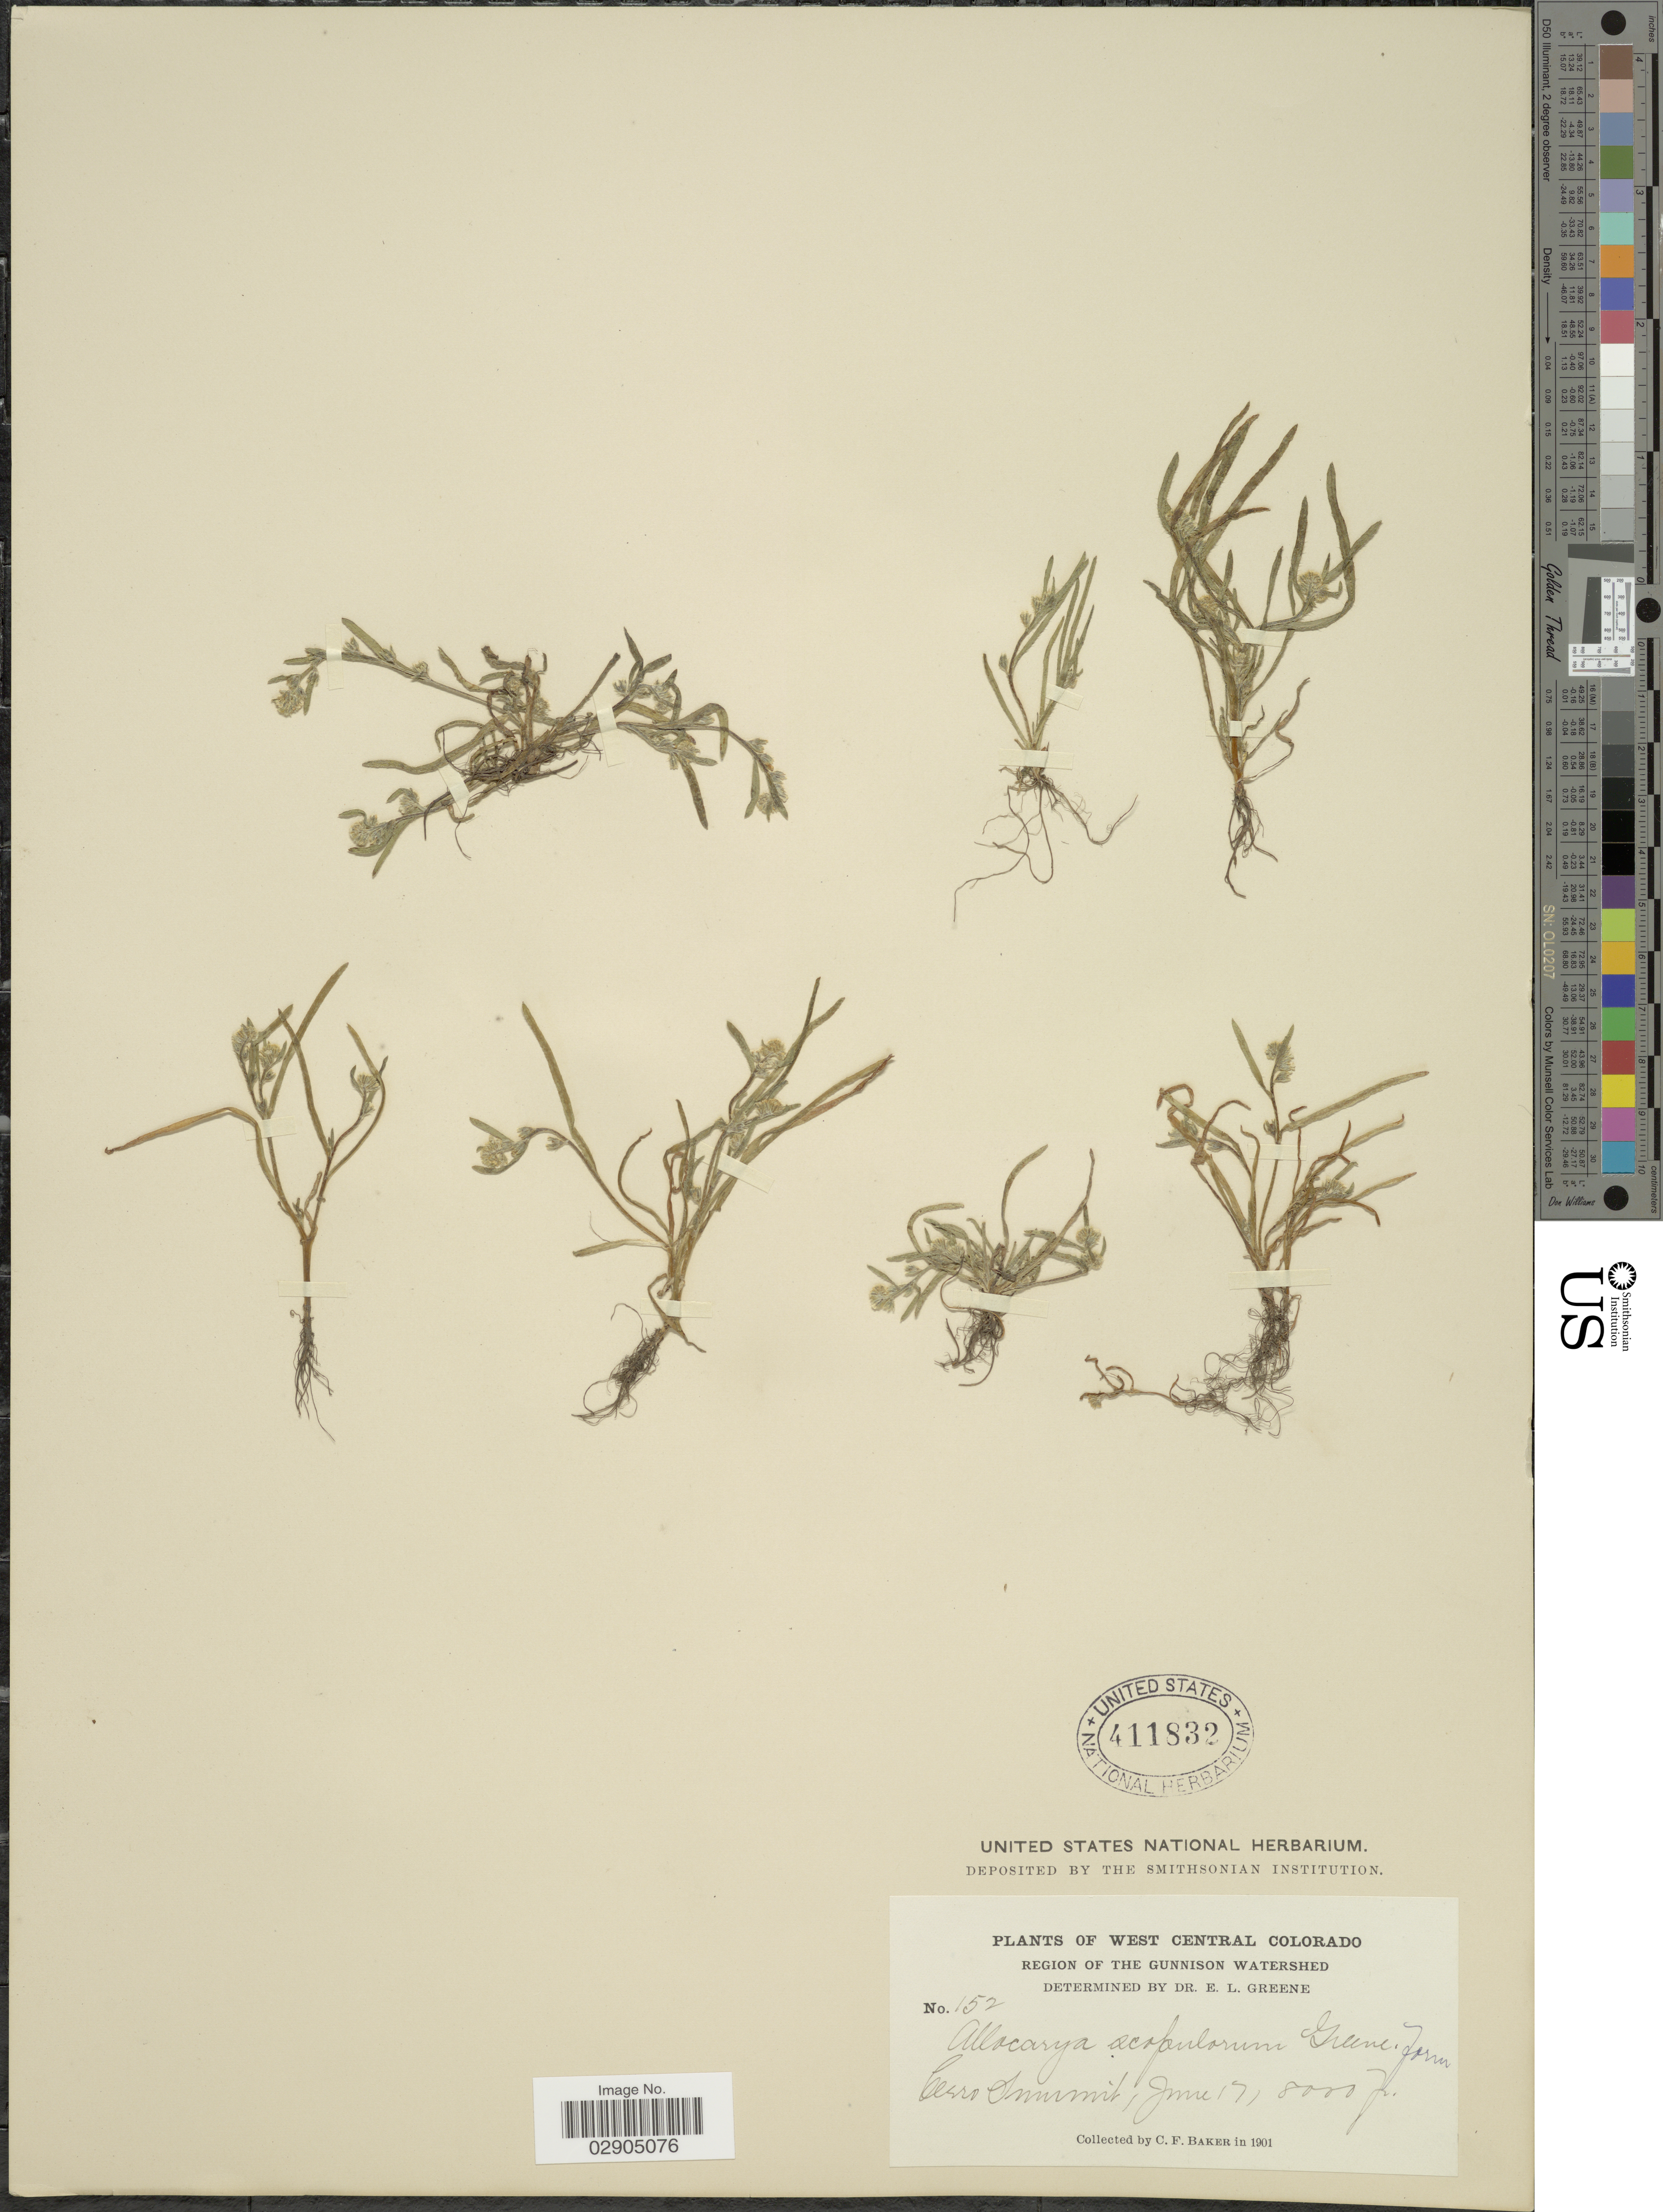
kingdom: Plantae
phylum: Tracheophyta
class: Magnoliopsida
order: Boraginales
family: Boraginaceae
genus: Allocarya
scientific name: Allocarya californica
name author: (Fisch. & C.A. Mey.) Greene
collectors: C. F. Baker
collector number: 152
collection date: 1901-06-17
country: United States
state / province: Colorado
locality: West Central Colorado. Region of the Gunnison Watershed. Cerro Summit.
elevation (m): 2438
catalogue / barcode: US 411832